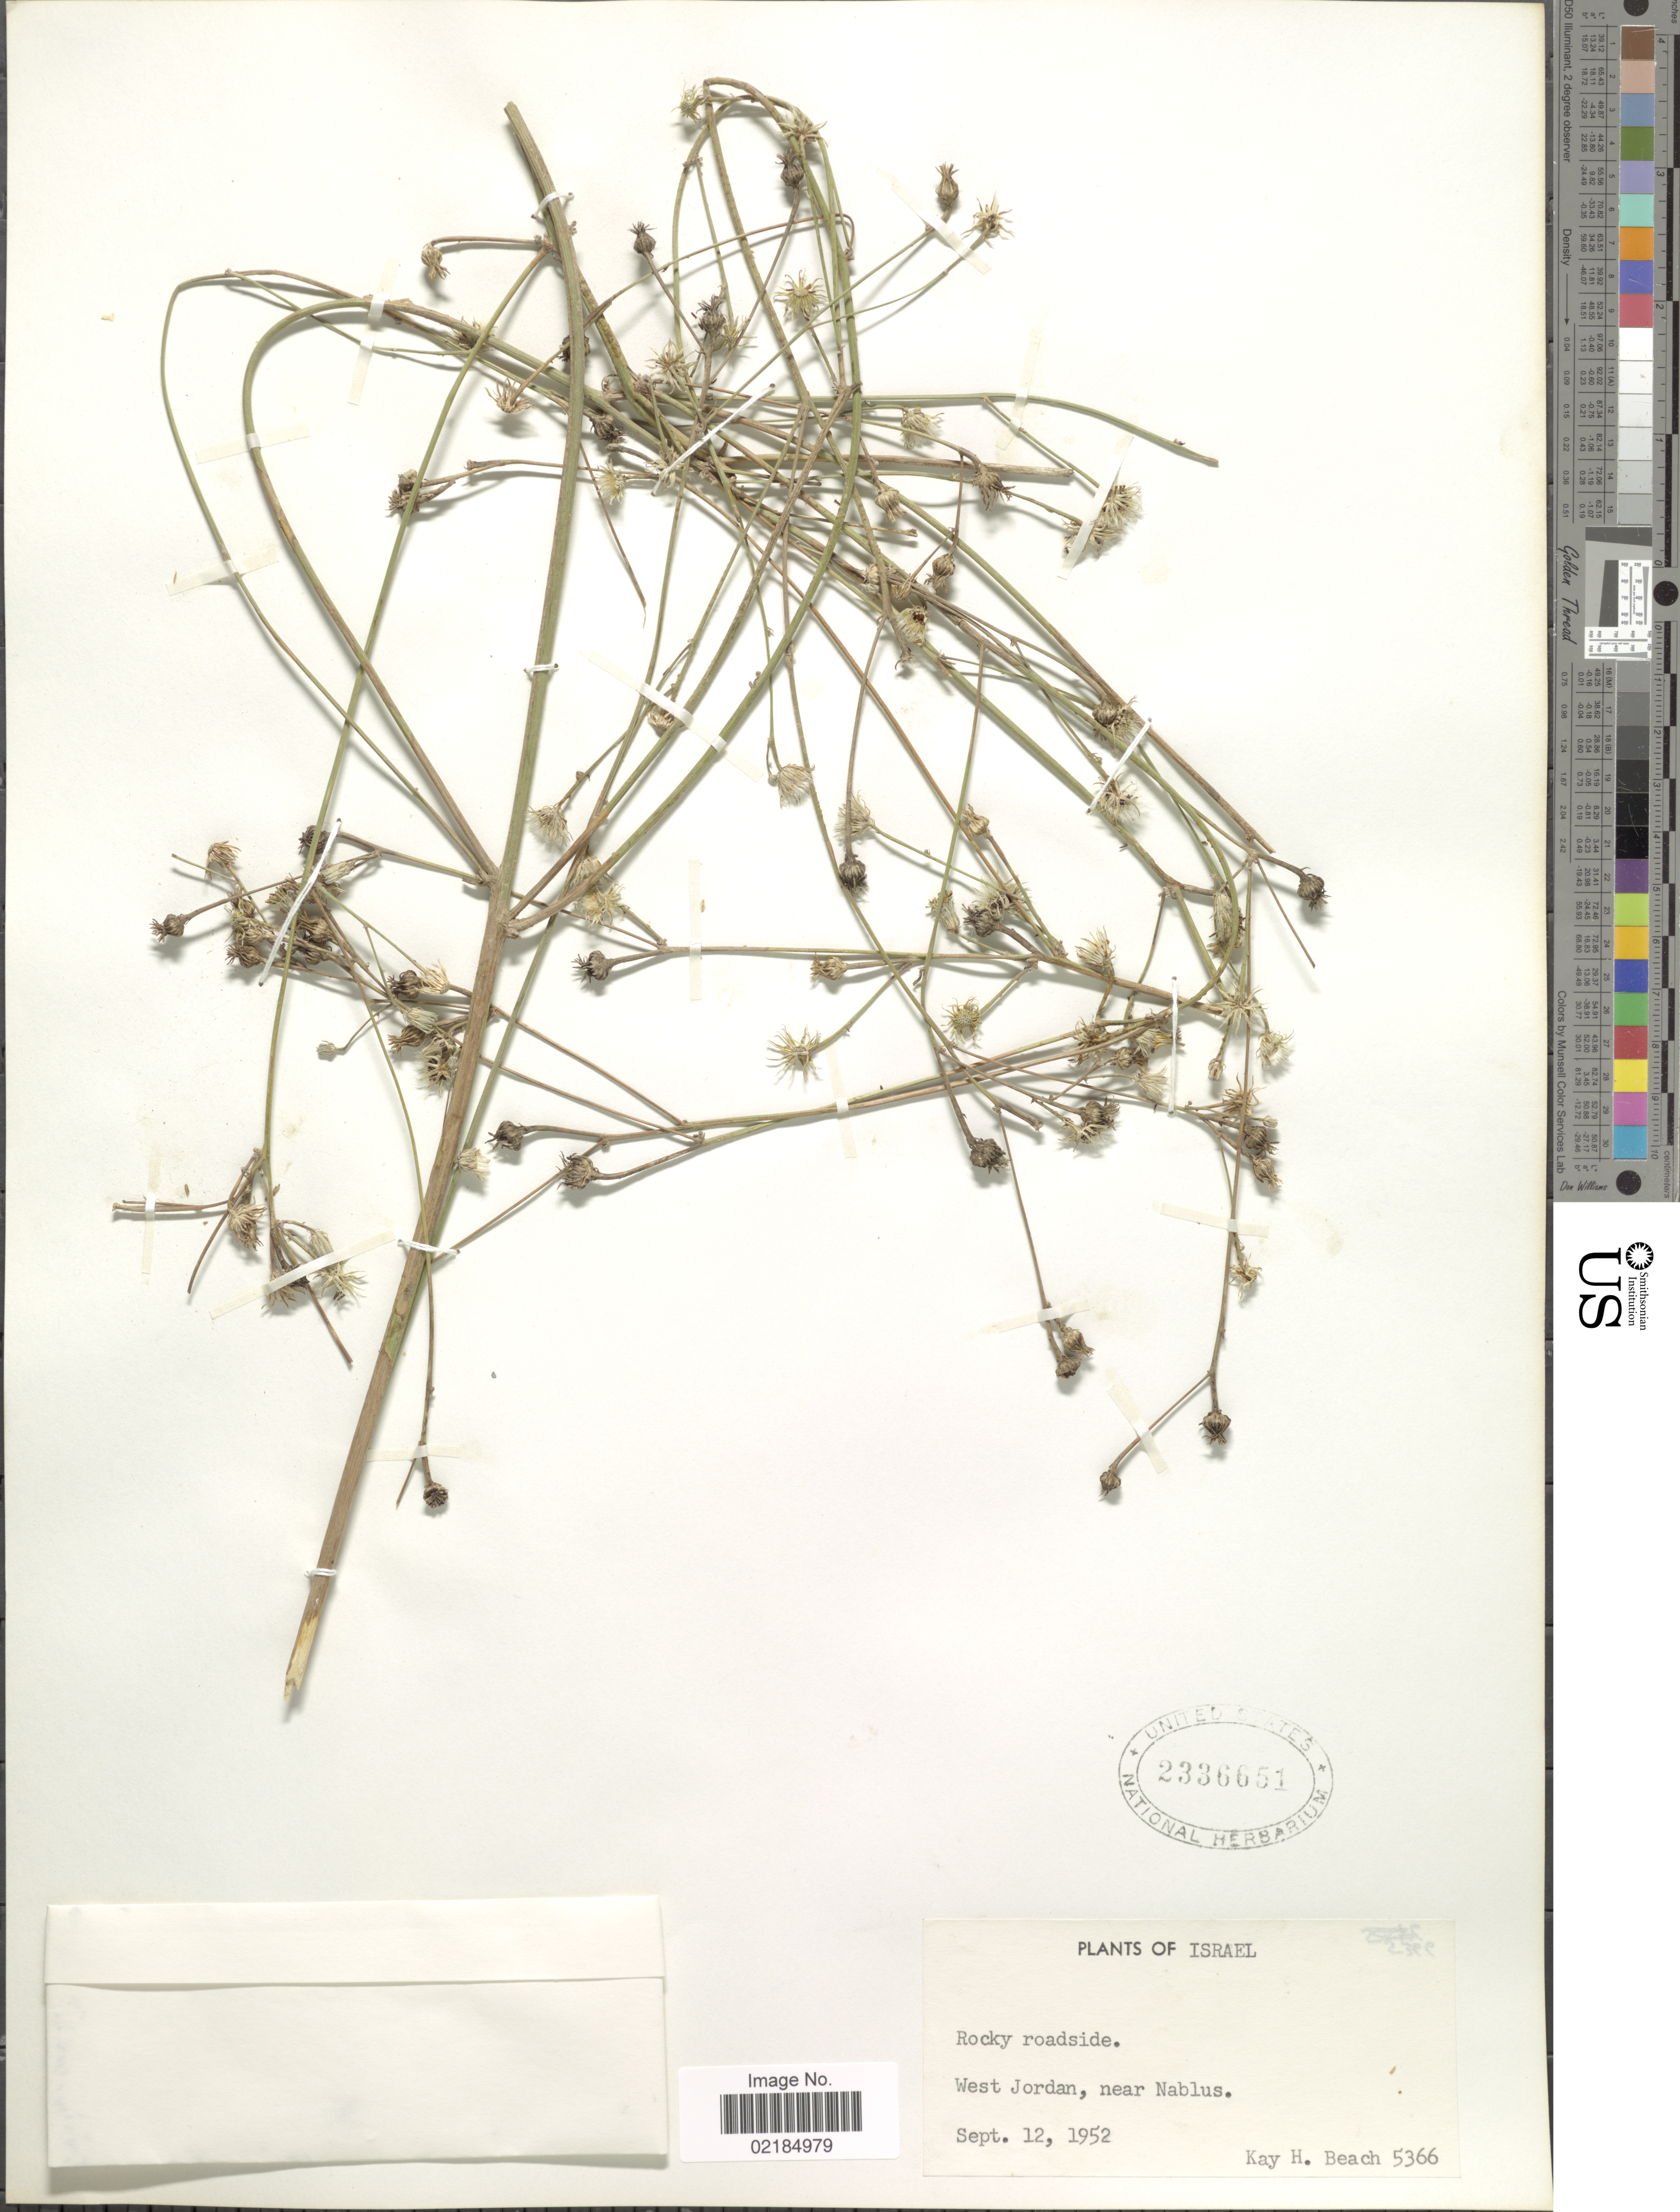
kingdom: Plantae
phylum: Tracheophyta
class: Magnoliopsida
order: Asterales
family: Asteraceae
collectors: K. H. Beach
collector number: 5366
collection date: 1952-09-12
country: Israel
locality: Rocky roadside. West Jordan, near Nablus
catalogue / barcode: US 2336651